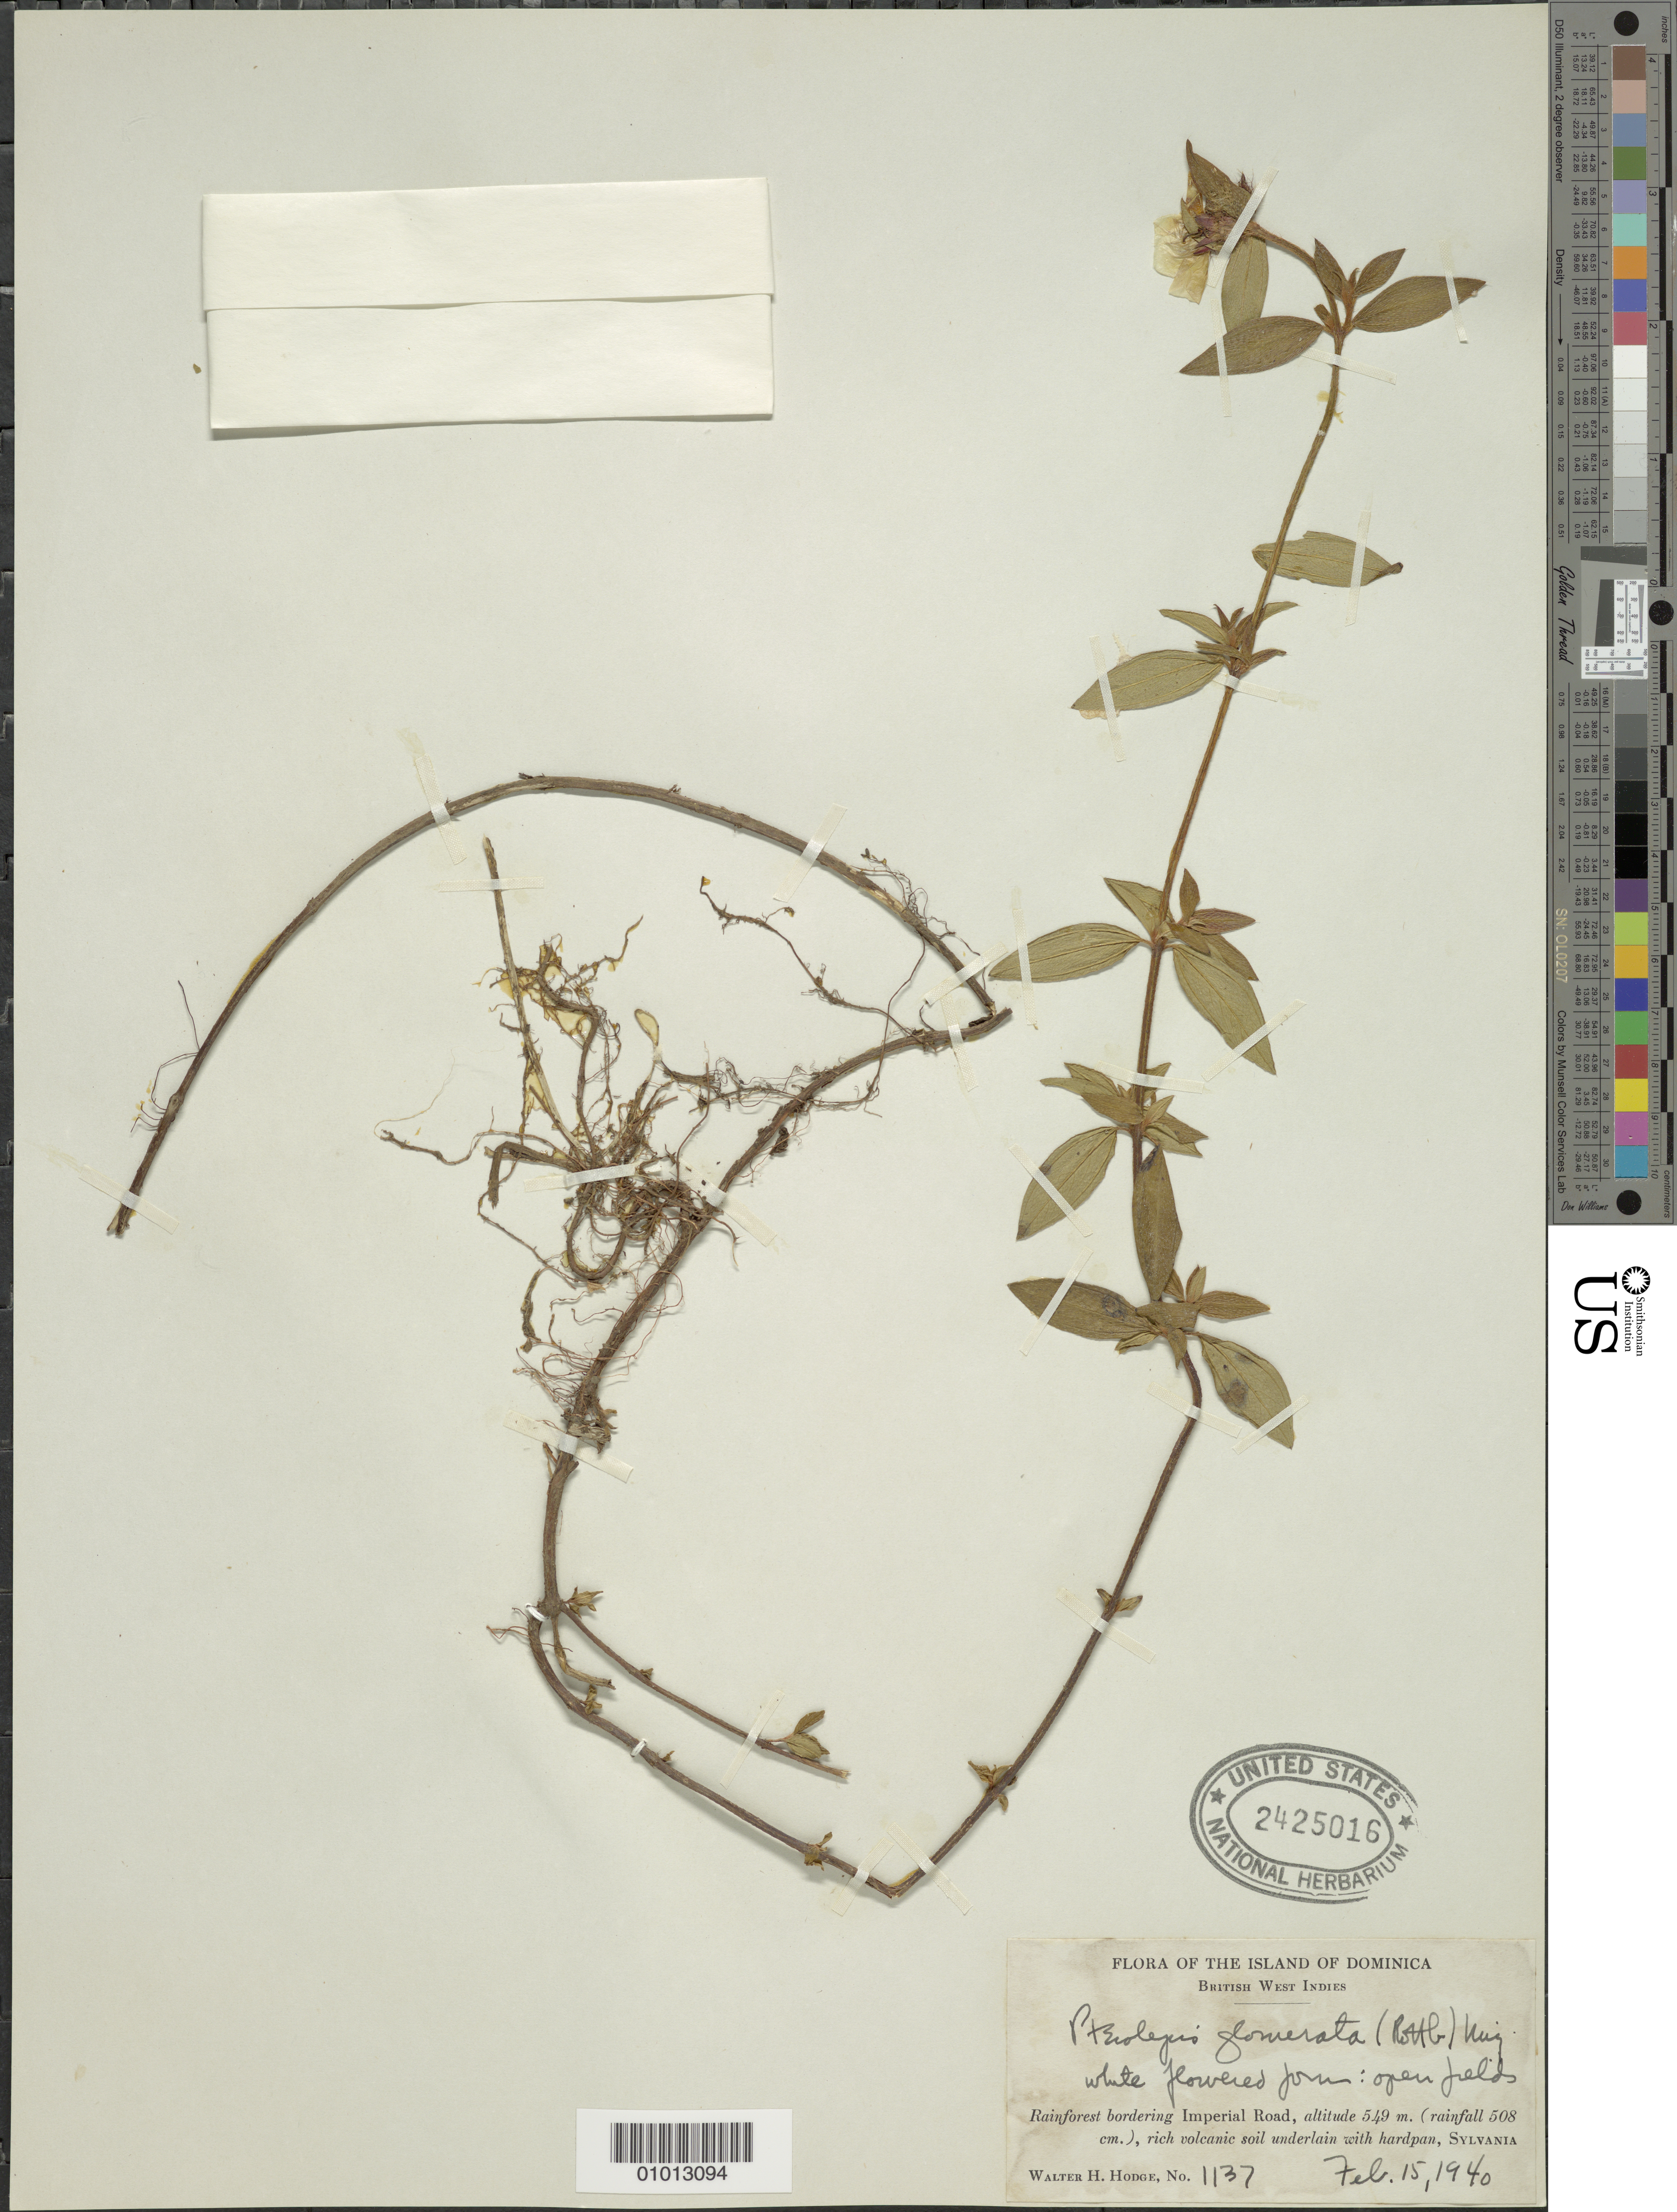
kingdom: Plantae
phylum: Tracheophyta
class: Magnoliopsida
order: Myrtales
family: Melastomataceae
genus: Pterolepis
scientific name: Pterolepis glomerata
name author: (Rottb.) Miq.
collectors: W. Hodge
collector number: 1137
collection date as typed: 15 Feb 1940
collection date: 1940-02-15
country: Dominica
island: Dominica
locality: Imperial Road, Sylvania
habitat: Rainforest bordering road, rich volcanic soil underlain with hardpan (rainfall 508 cm); open fields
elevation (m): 549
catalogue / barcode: US 2425016